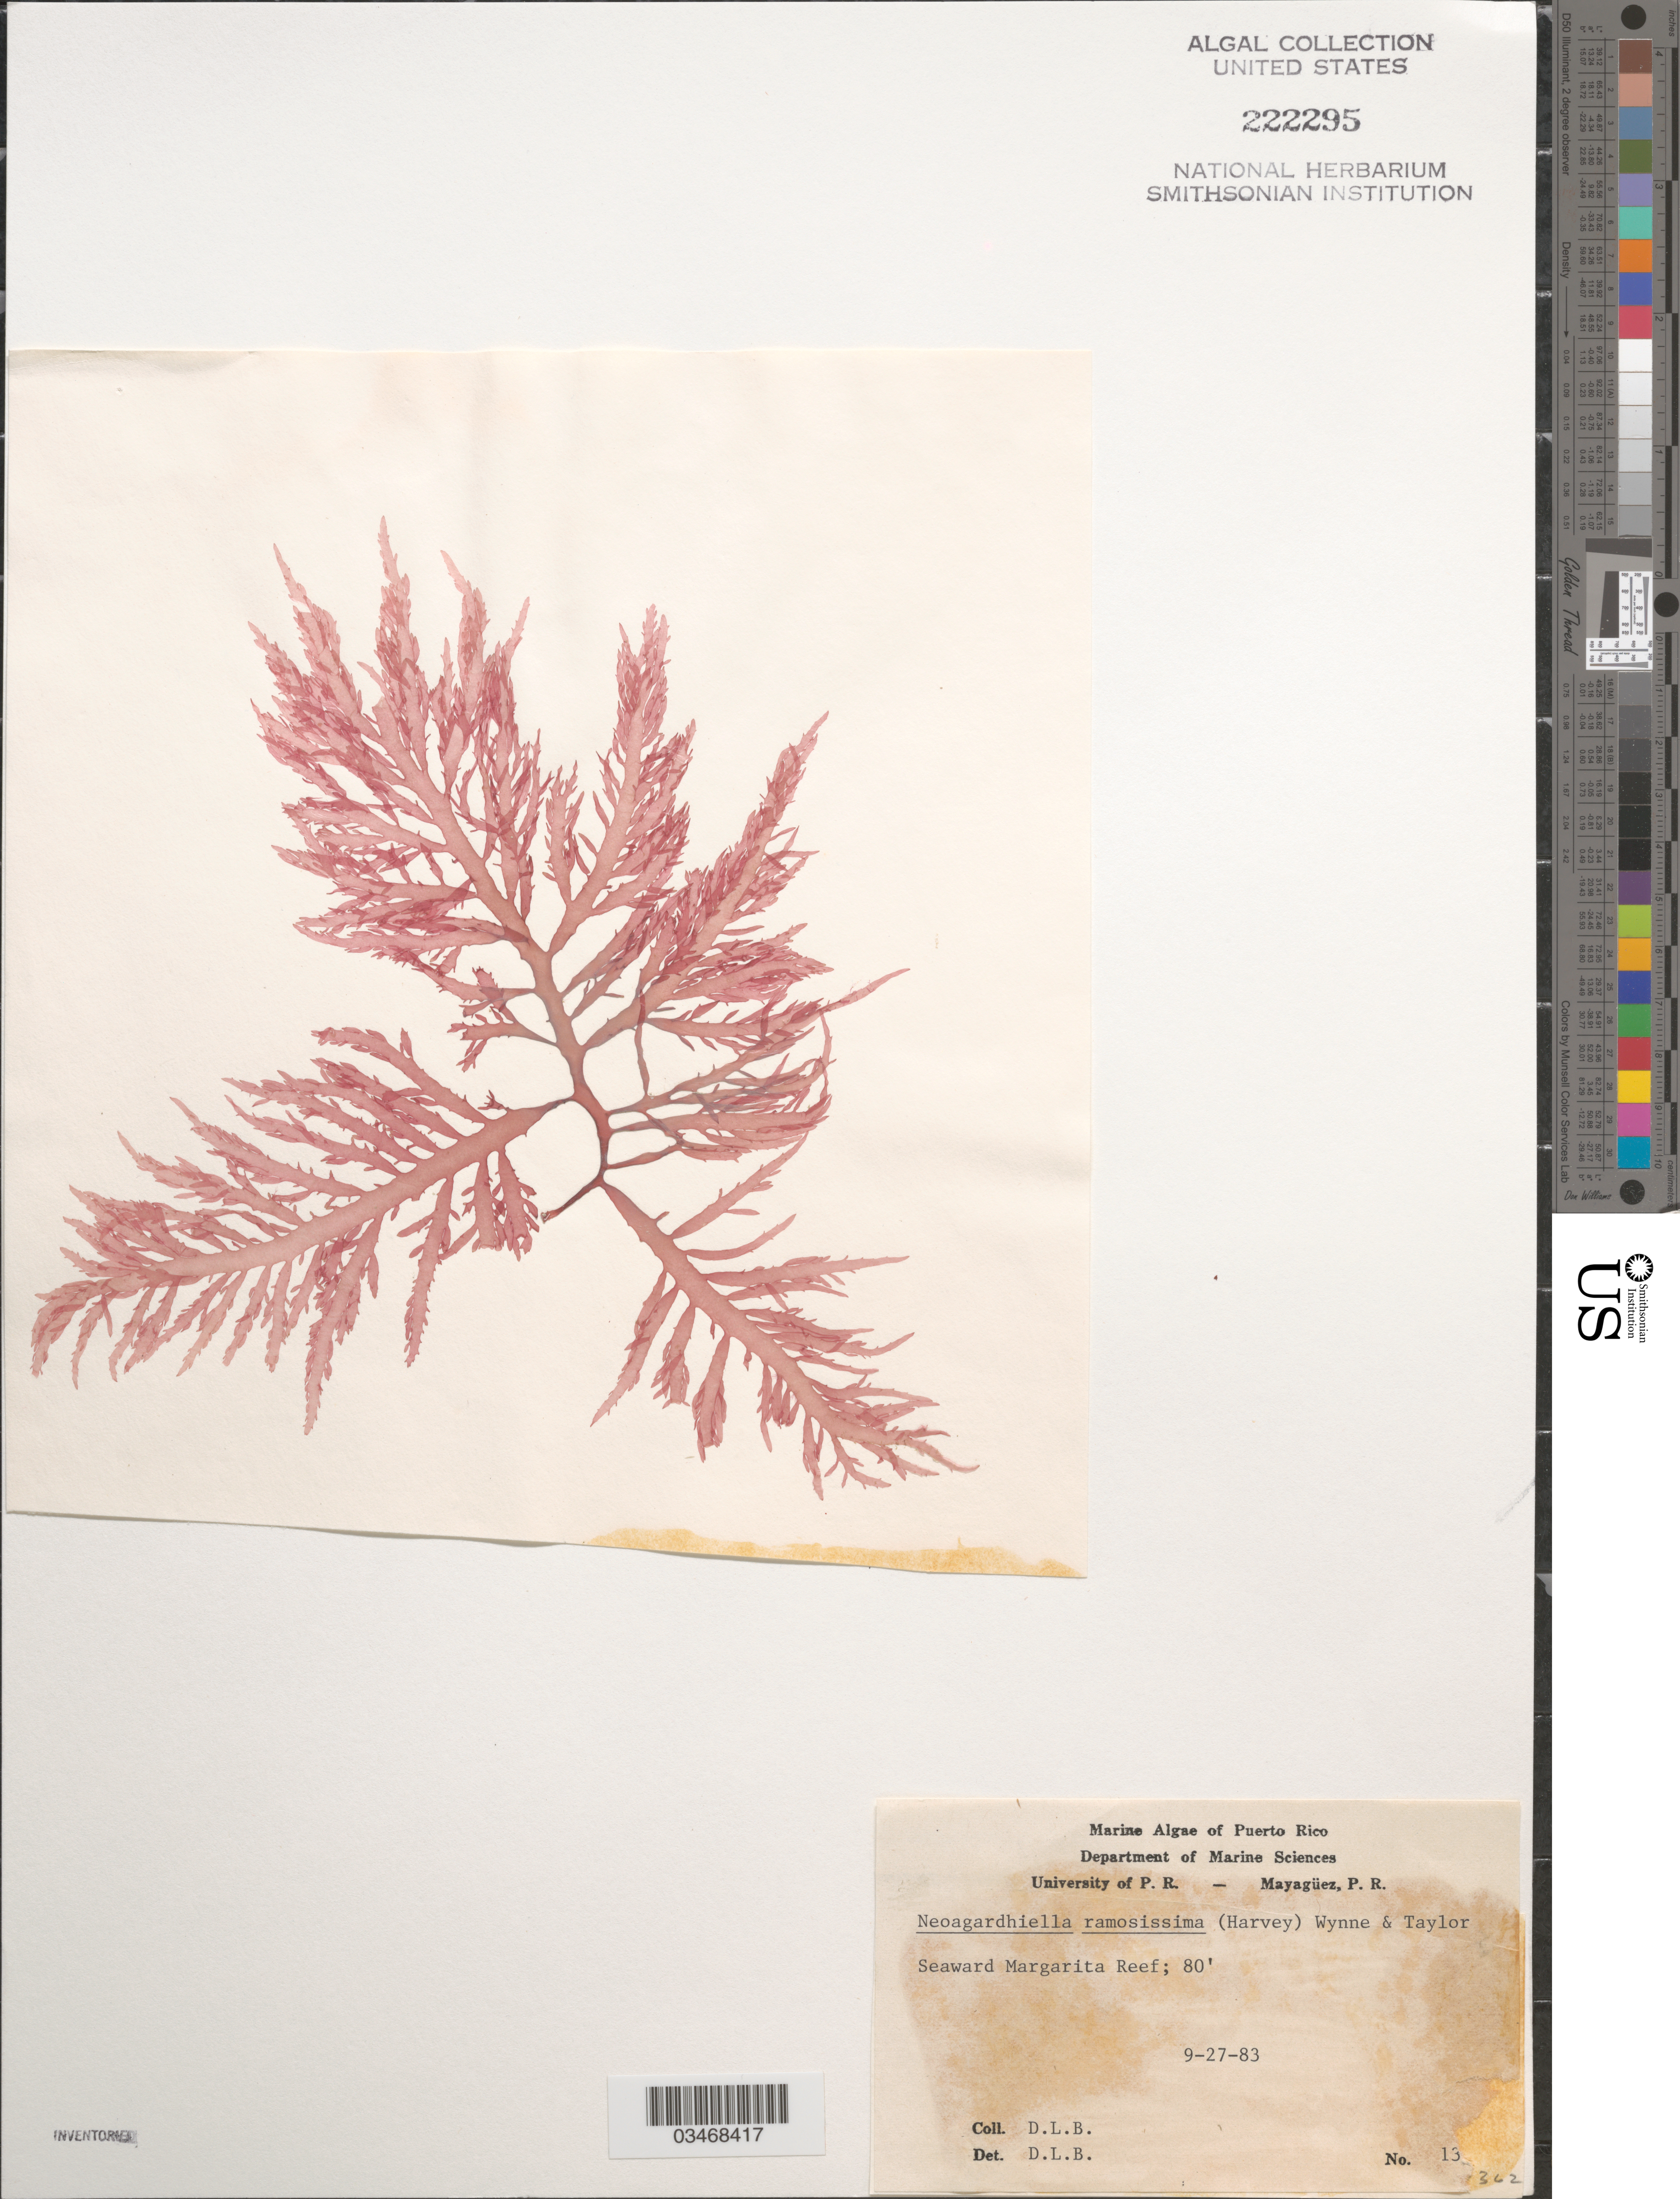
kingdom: Plantae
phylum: Rhodophyta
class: Florideophyceae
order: Gigartinales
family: Solieriaceae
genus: Agardhiella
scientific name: Agardhiella ramosissima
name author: (Harv.) Kylin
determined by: Ballantine, D. L.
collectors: D.L. Ballantine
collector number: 1362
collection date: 1983-09-27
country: Puerto Rico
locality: Seaward Margarita Reef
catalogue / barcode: US 222295